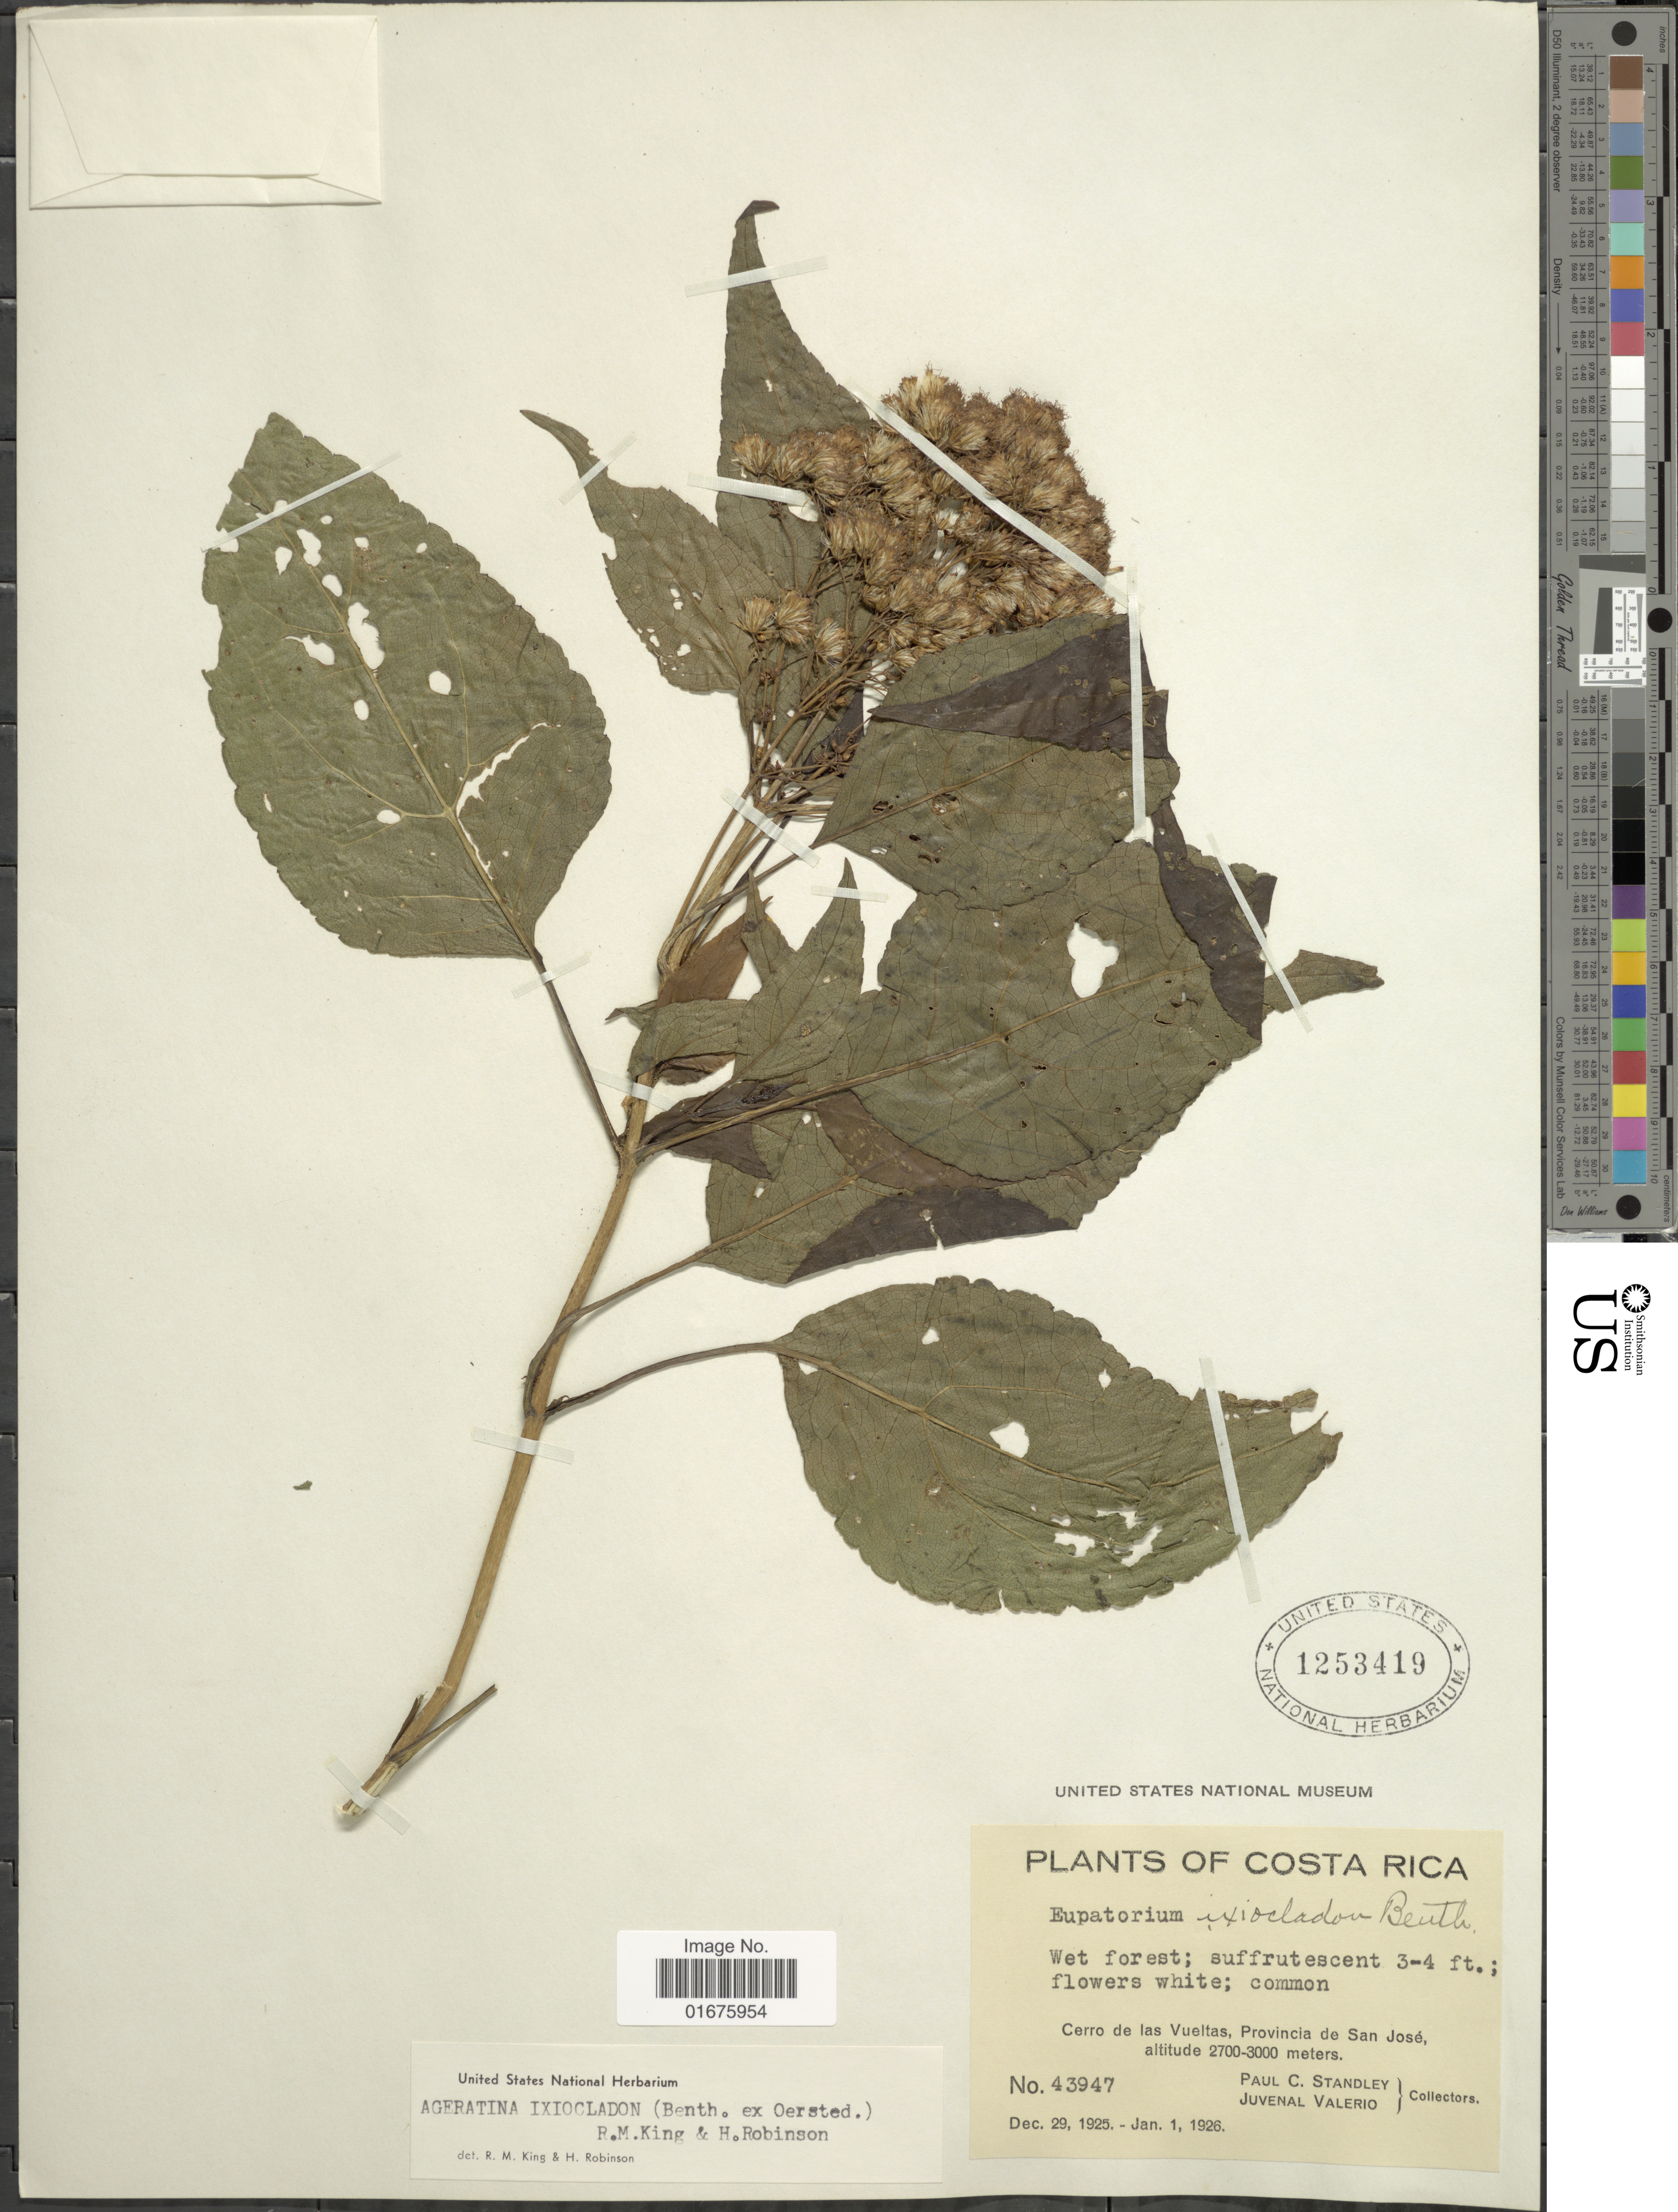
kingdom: Plantae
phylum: Tracheophyta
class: Magnoliopsida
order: Asterales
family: Asteraceae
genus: Ageratina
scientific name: Ageratina ixiocladon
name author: (Benth. ex Oerst.) R.M. King & H. Rob.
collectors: P. C. Standley & J. Valerio R.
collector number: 43947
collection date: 1925-12-29/1926-01-01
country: Costa Rica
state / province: San José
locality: Wet forest, Cerro de las Vueltas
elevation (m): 2700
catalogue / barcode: US 1253419